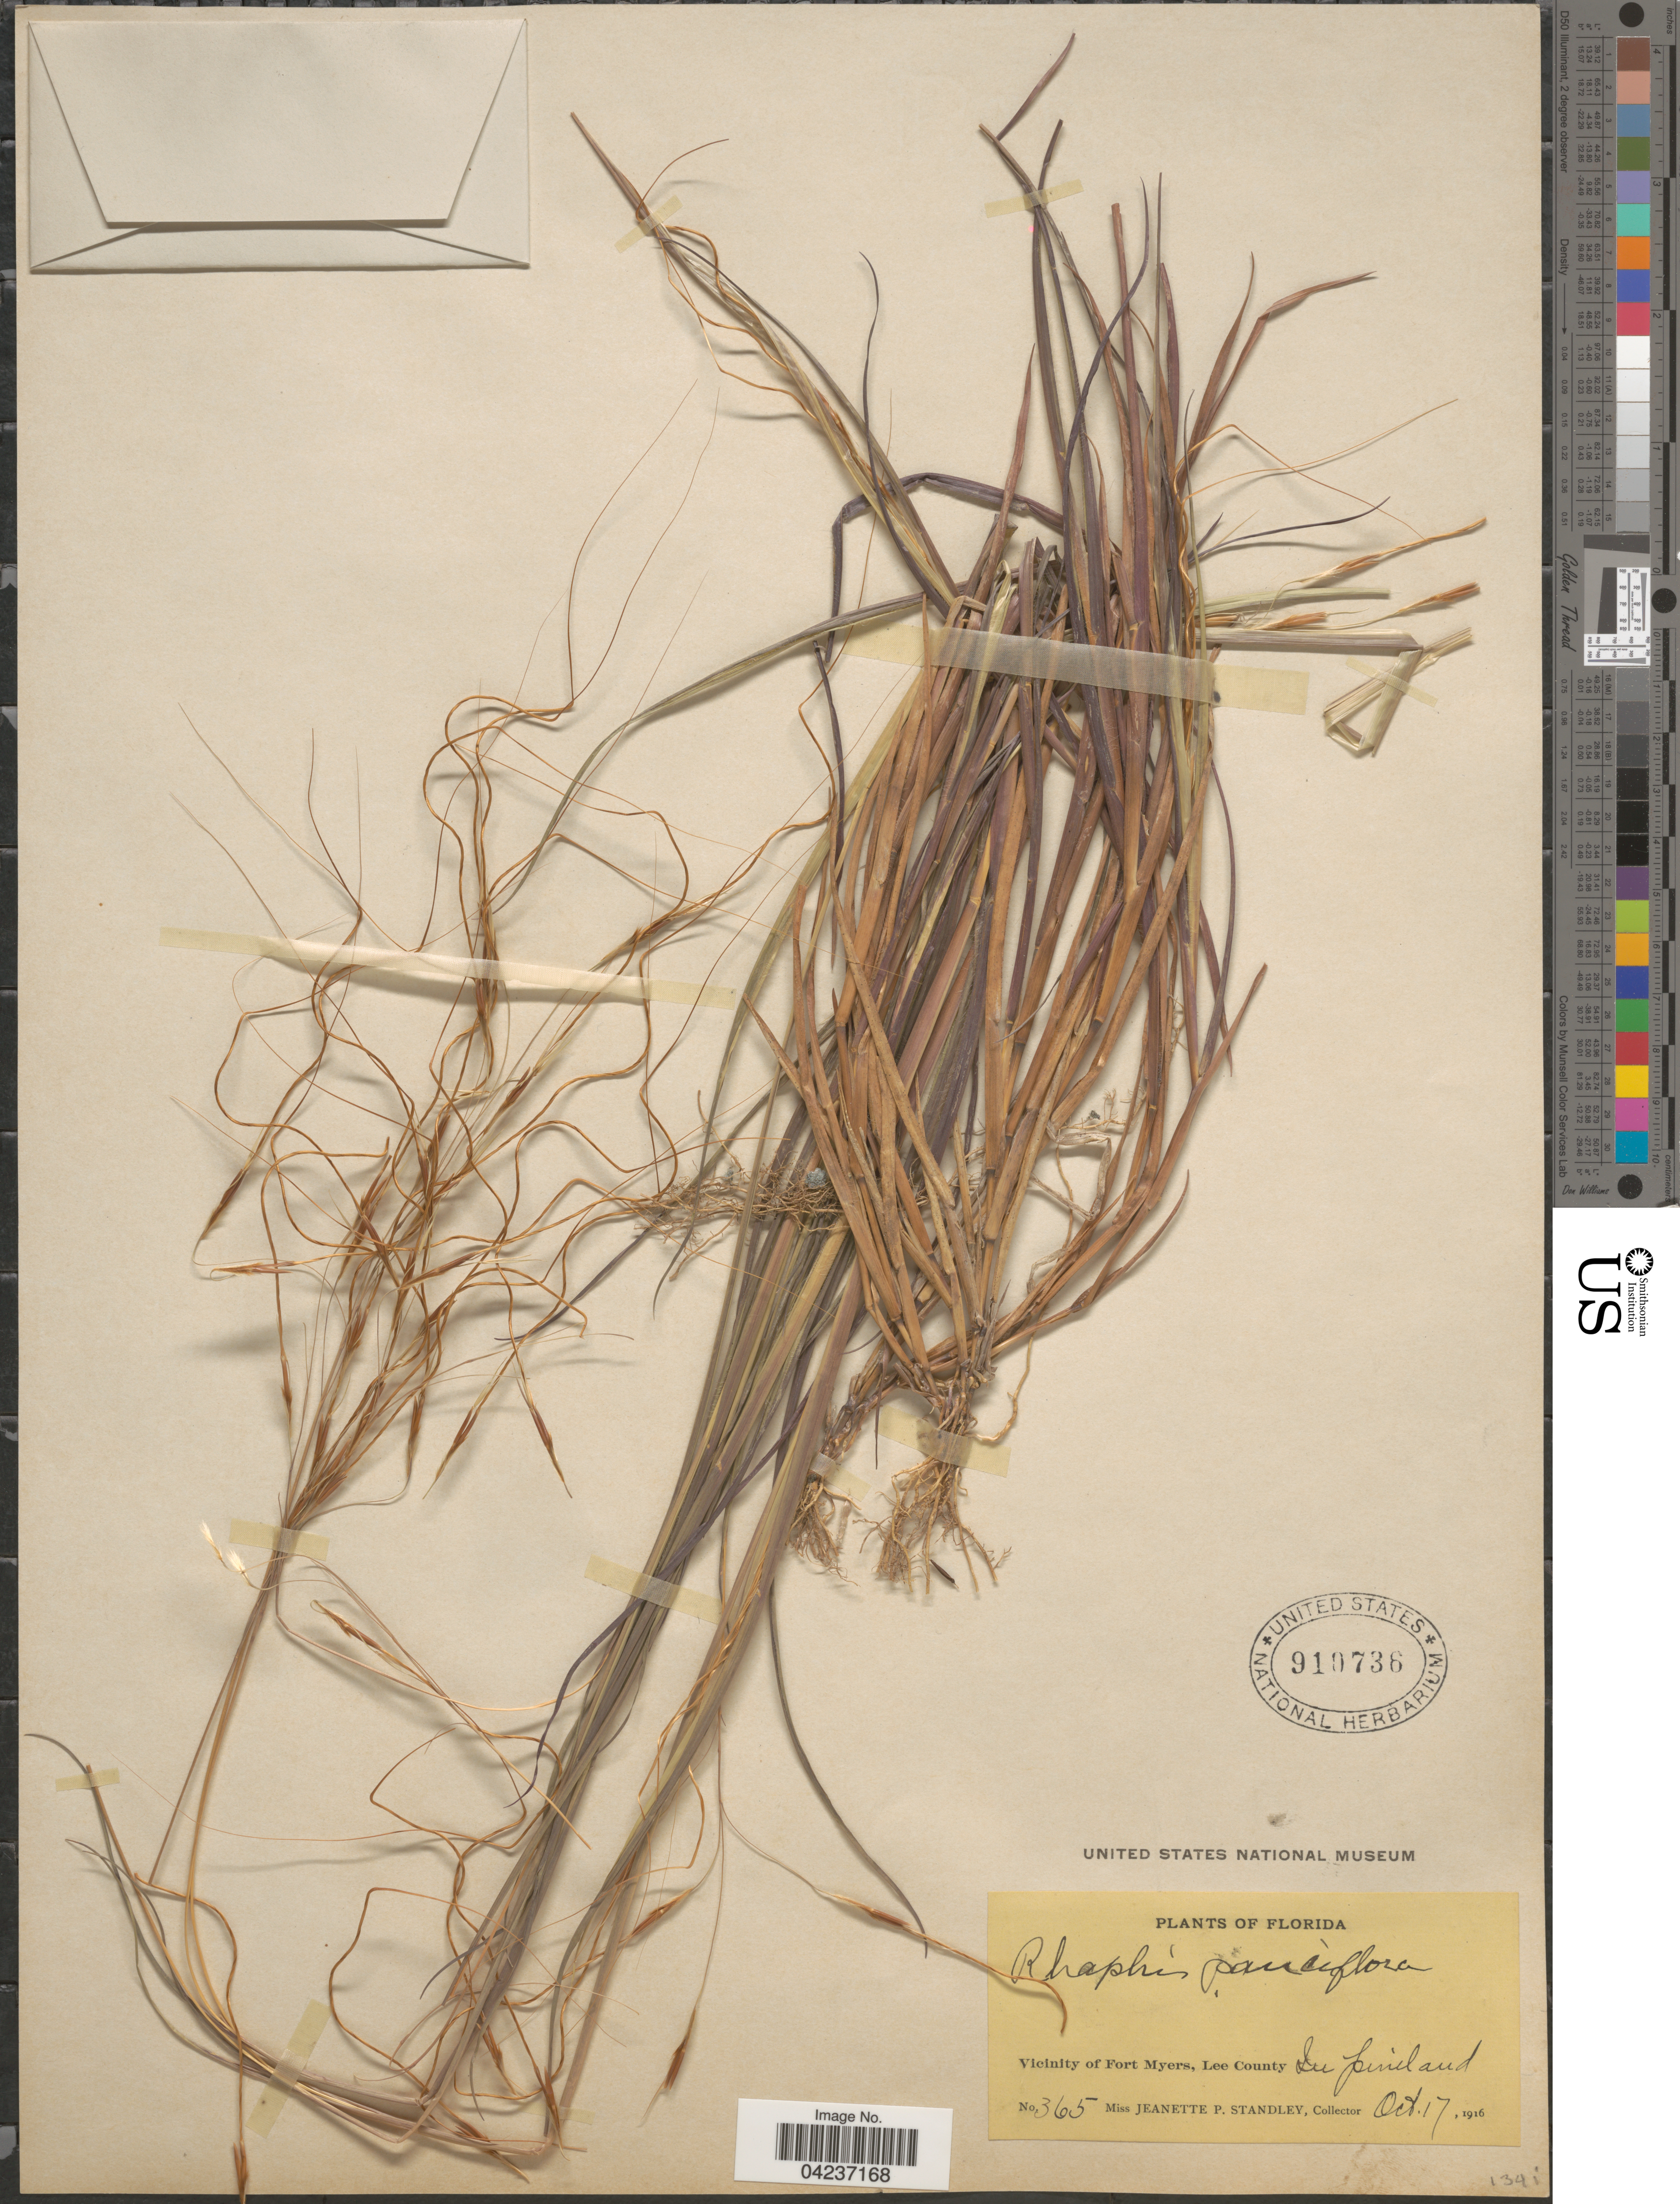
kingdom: Plantae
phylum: Tracheophyta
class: Liliopsida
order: Poales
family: Poaceae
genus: Chrysopogon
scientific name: Chrysopogon pauciflorus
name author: (Chapm.) Benth. ex Vasey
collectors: J. P. Standley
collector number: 365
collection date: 1916-10-17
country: United States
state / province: Florida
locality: Vicinity of Fort Meyers, Lee County. In pineland.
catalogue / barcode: US 910736